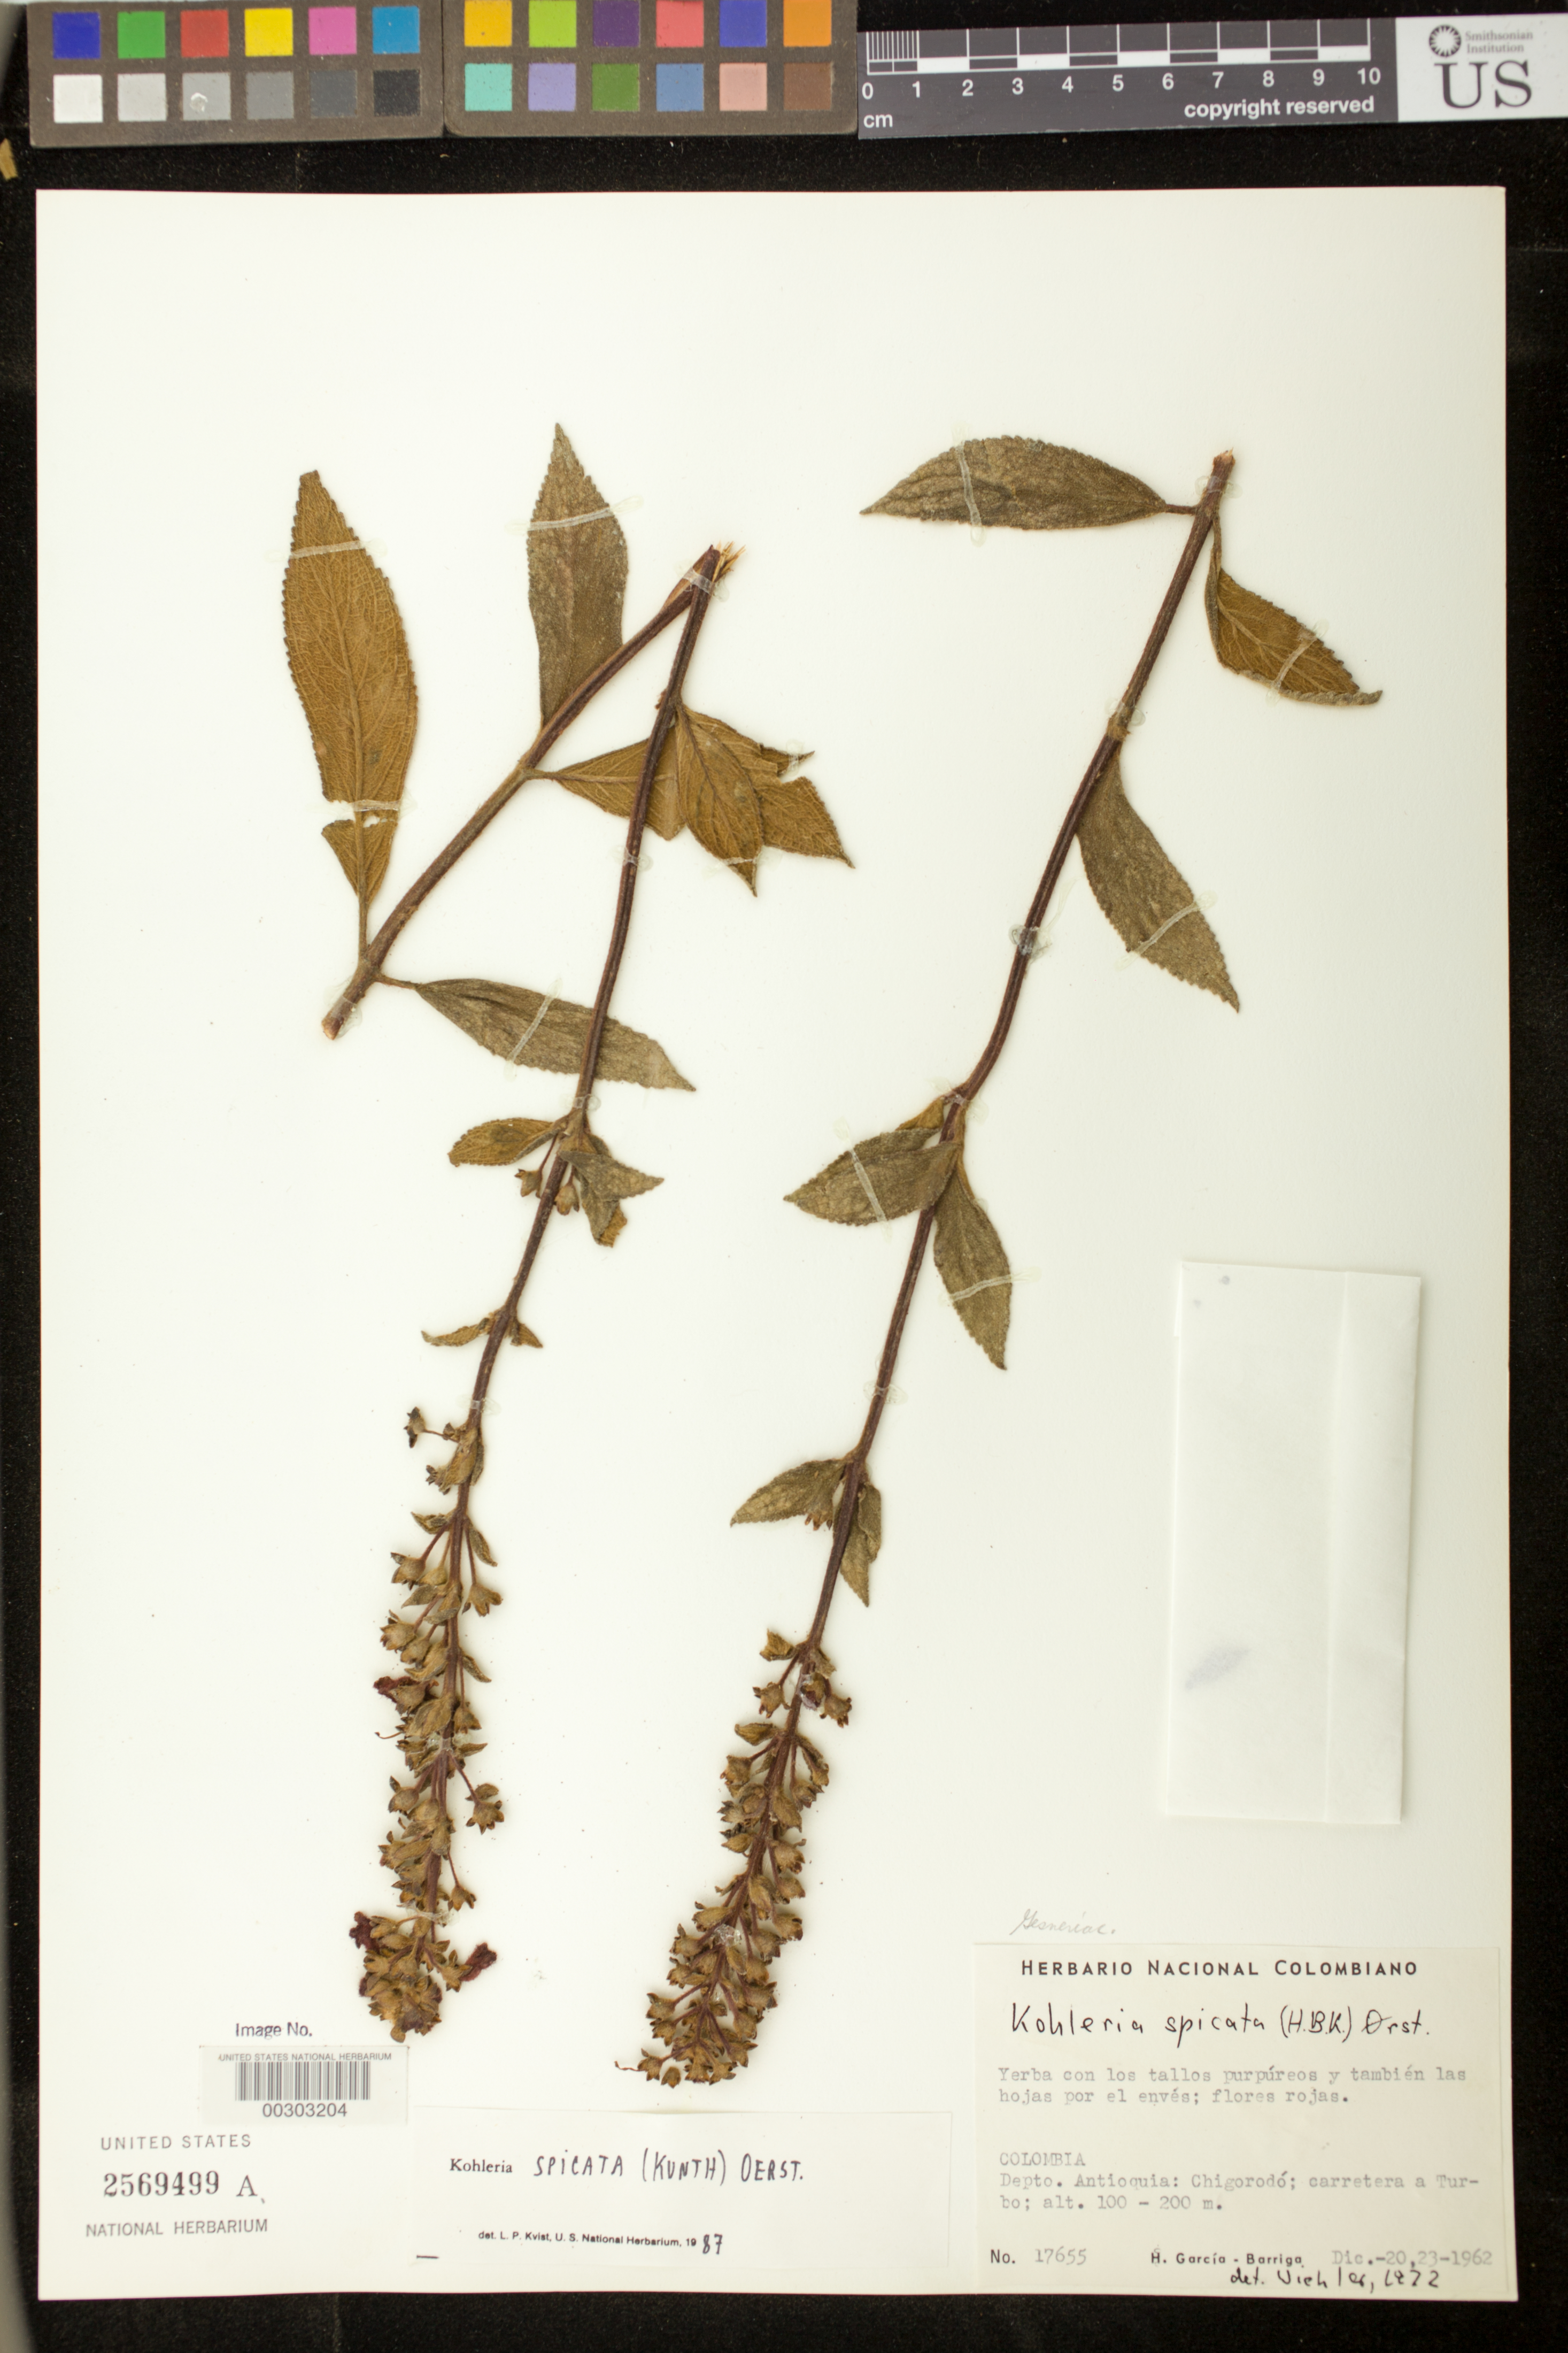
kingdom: Plantae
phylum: Tracheophyta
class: Magnoliopsida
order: Lamiales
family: Gesneriaceae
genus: Kohleria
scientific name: Kohleria spicata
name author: (Kunth) Oerst.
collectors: H. García Barriga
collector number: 17655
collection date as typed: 20-23 Dec 1962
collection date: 1962-12-20/1962-12-23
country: Colombia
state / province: Antioquia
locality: Chigorodo, highway to Turbo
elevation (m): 100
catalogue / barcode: US 2569499A